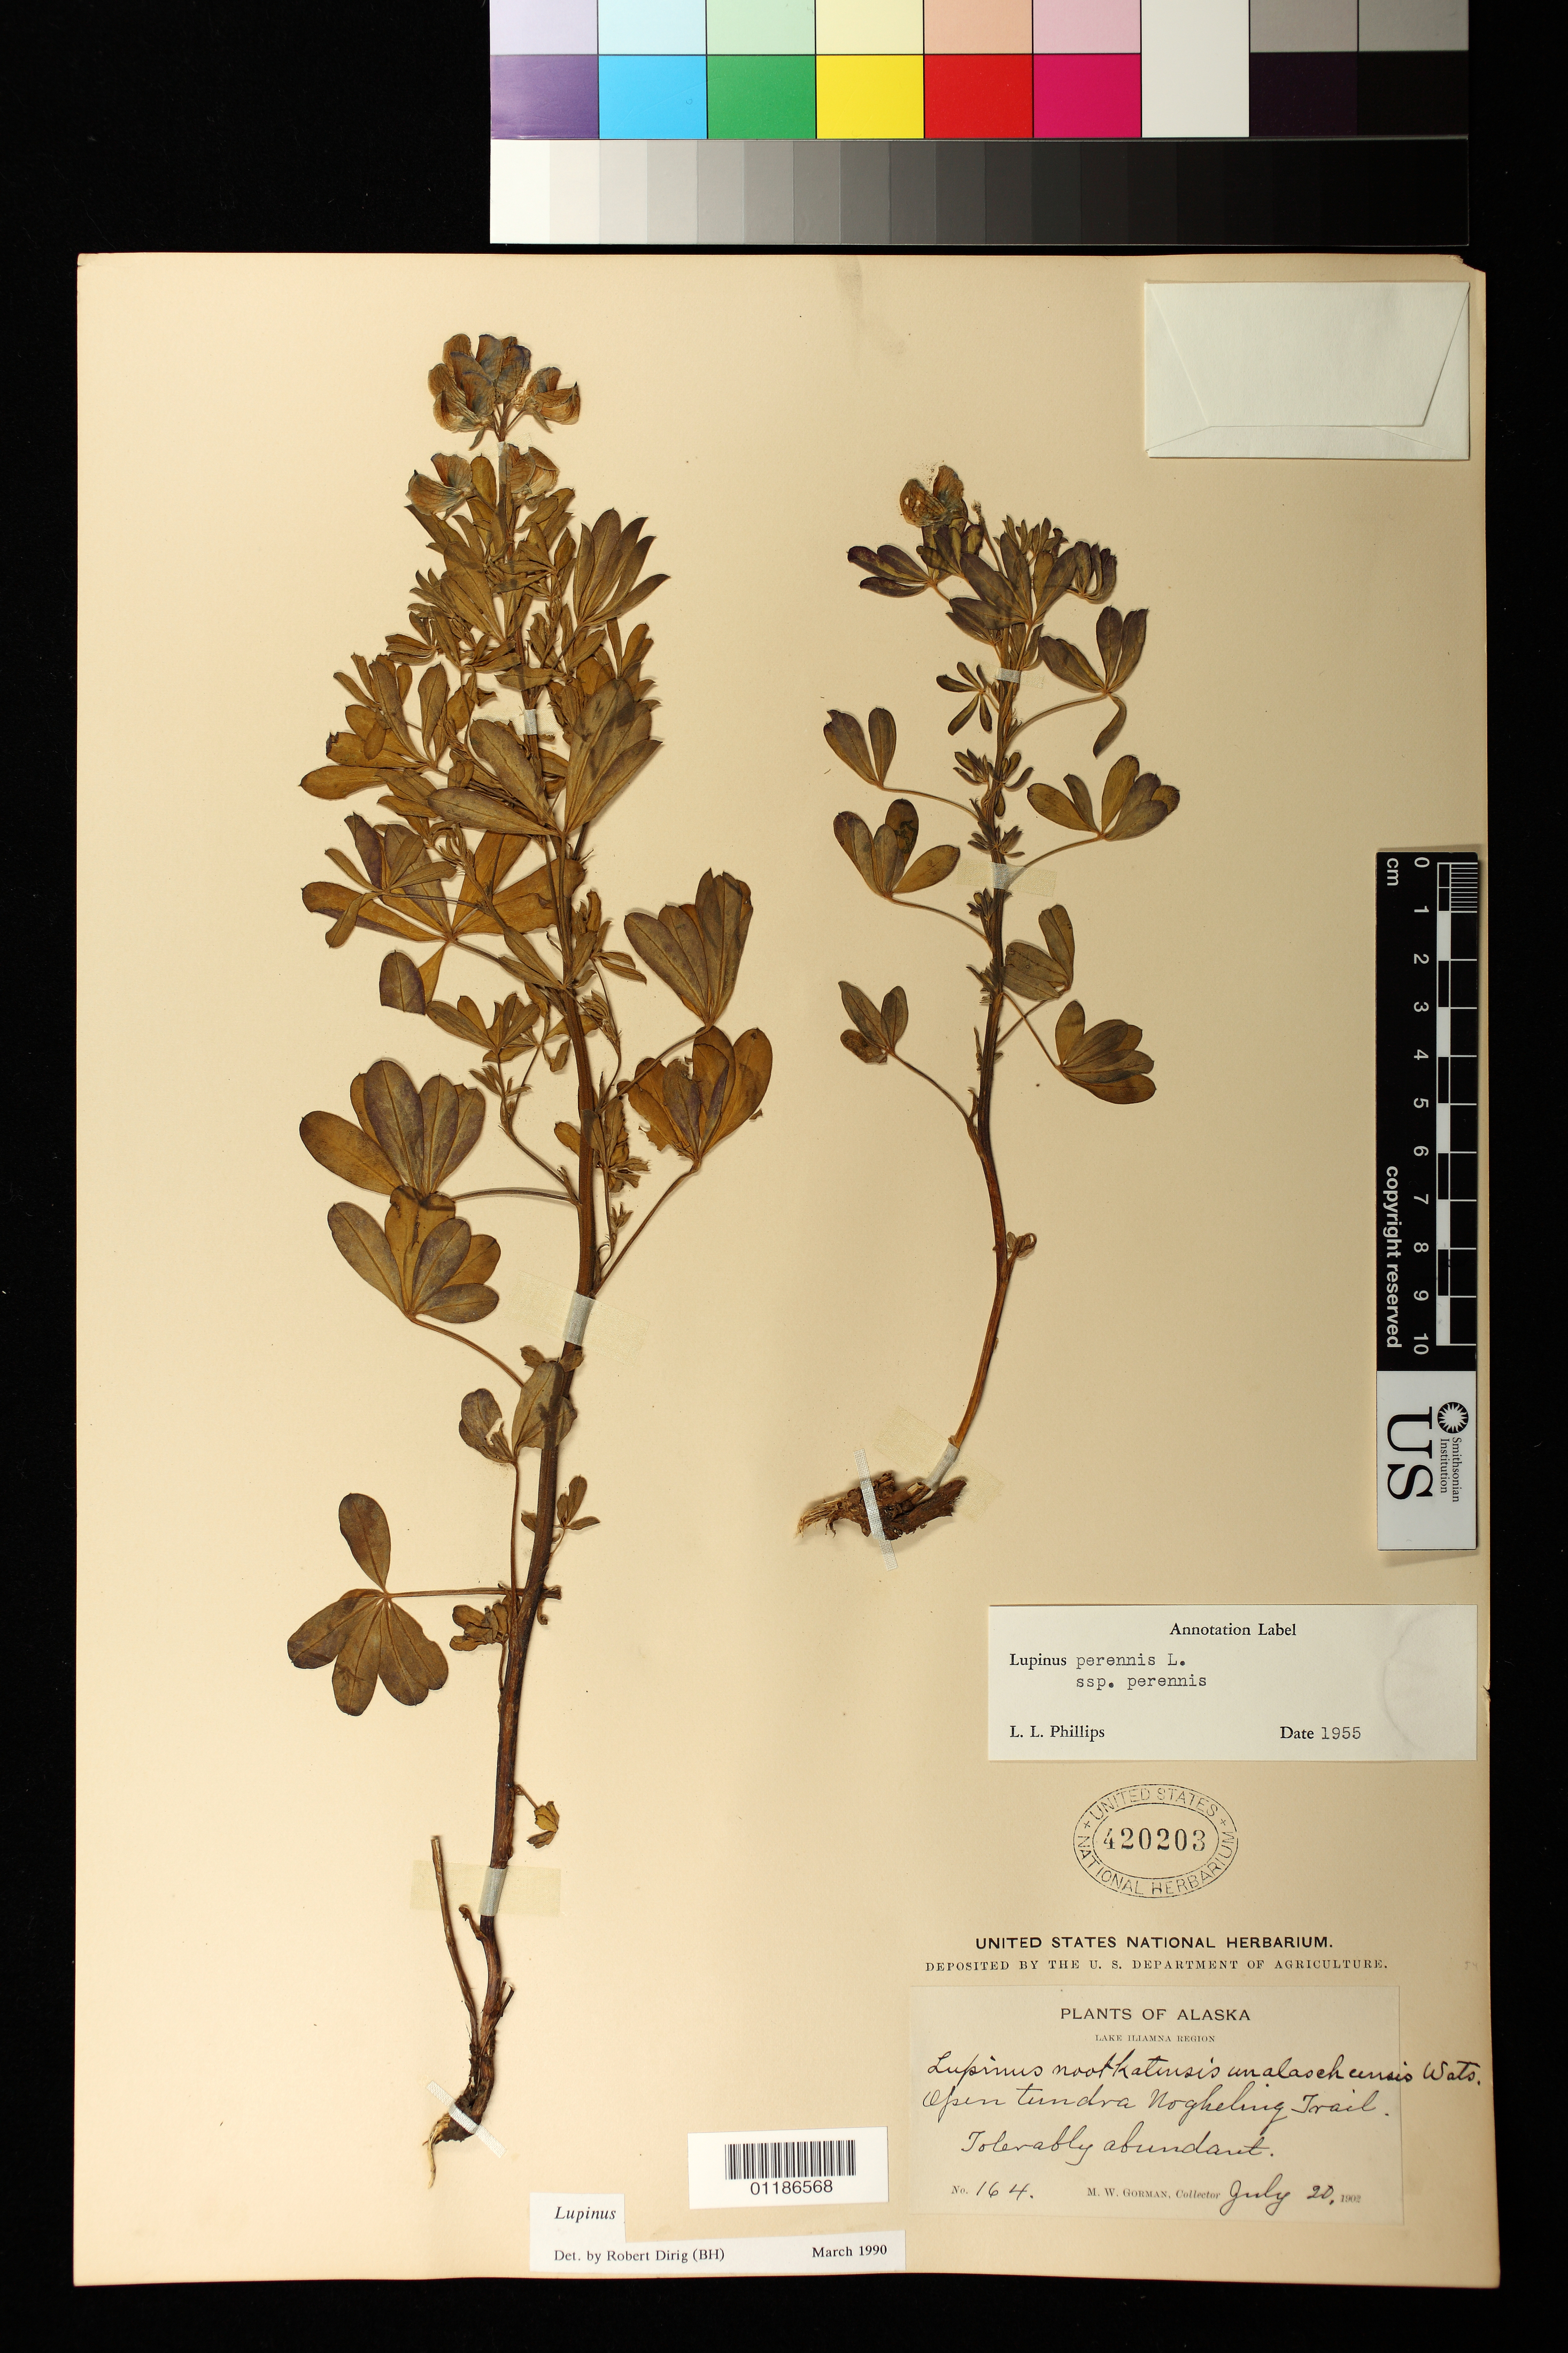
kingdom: Plantae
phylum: Tracheophyta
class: Magnoliopsida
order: Fabales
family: Fabaceae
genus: Lupinus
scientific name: Lupinus perennis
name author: L.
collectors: M. W. Gorman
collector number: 164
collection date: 1902-07-20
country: United States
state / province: Alaska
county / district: Lake and Peninsula Borough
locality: Open tundra Nogheling Trail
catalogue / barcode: US 420203